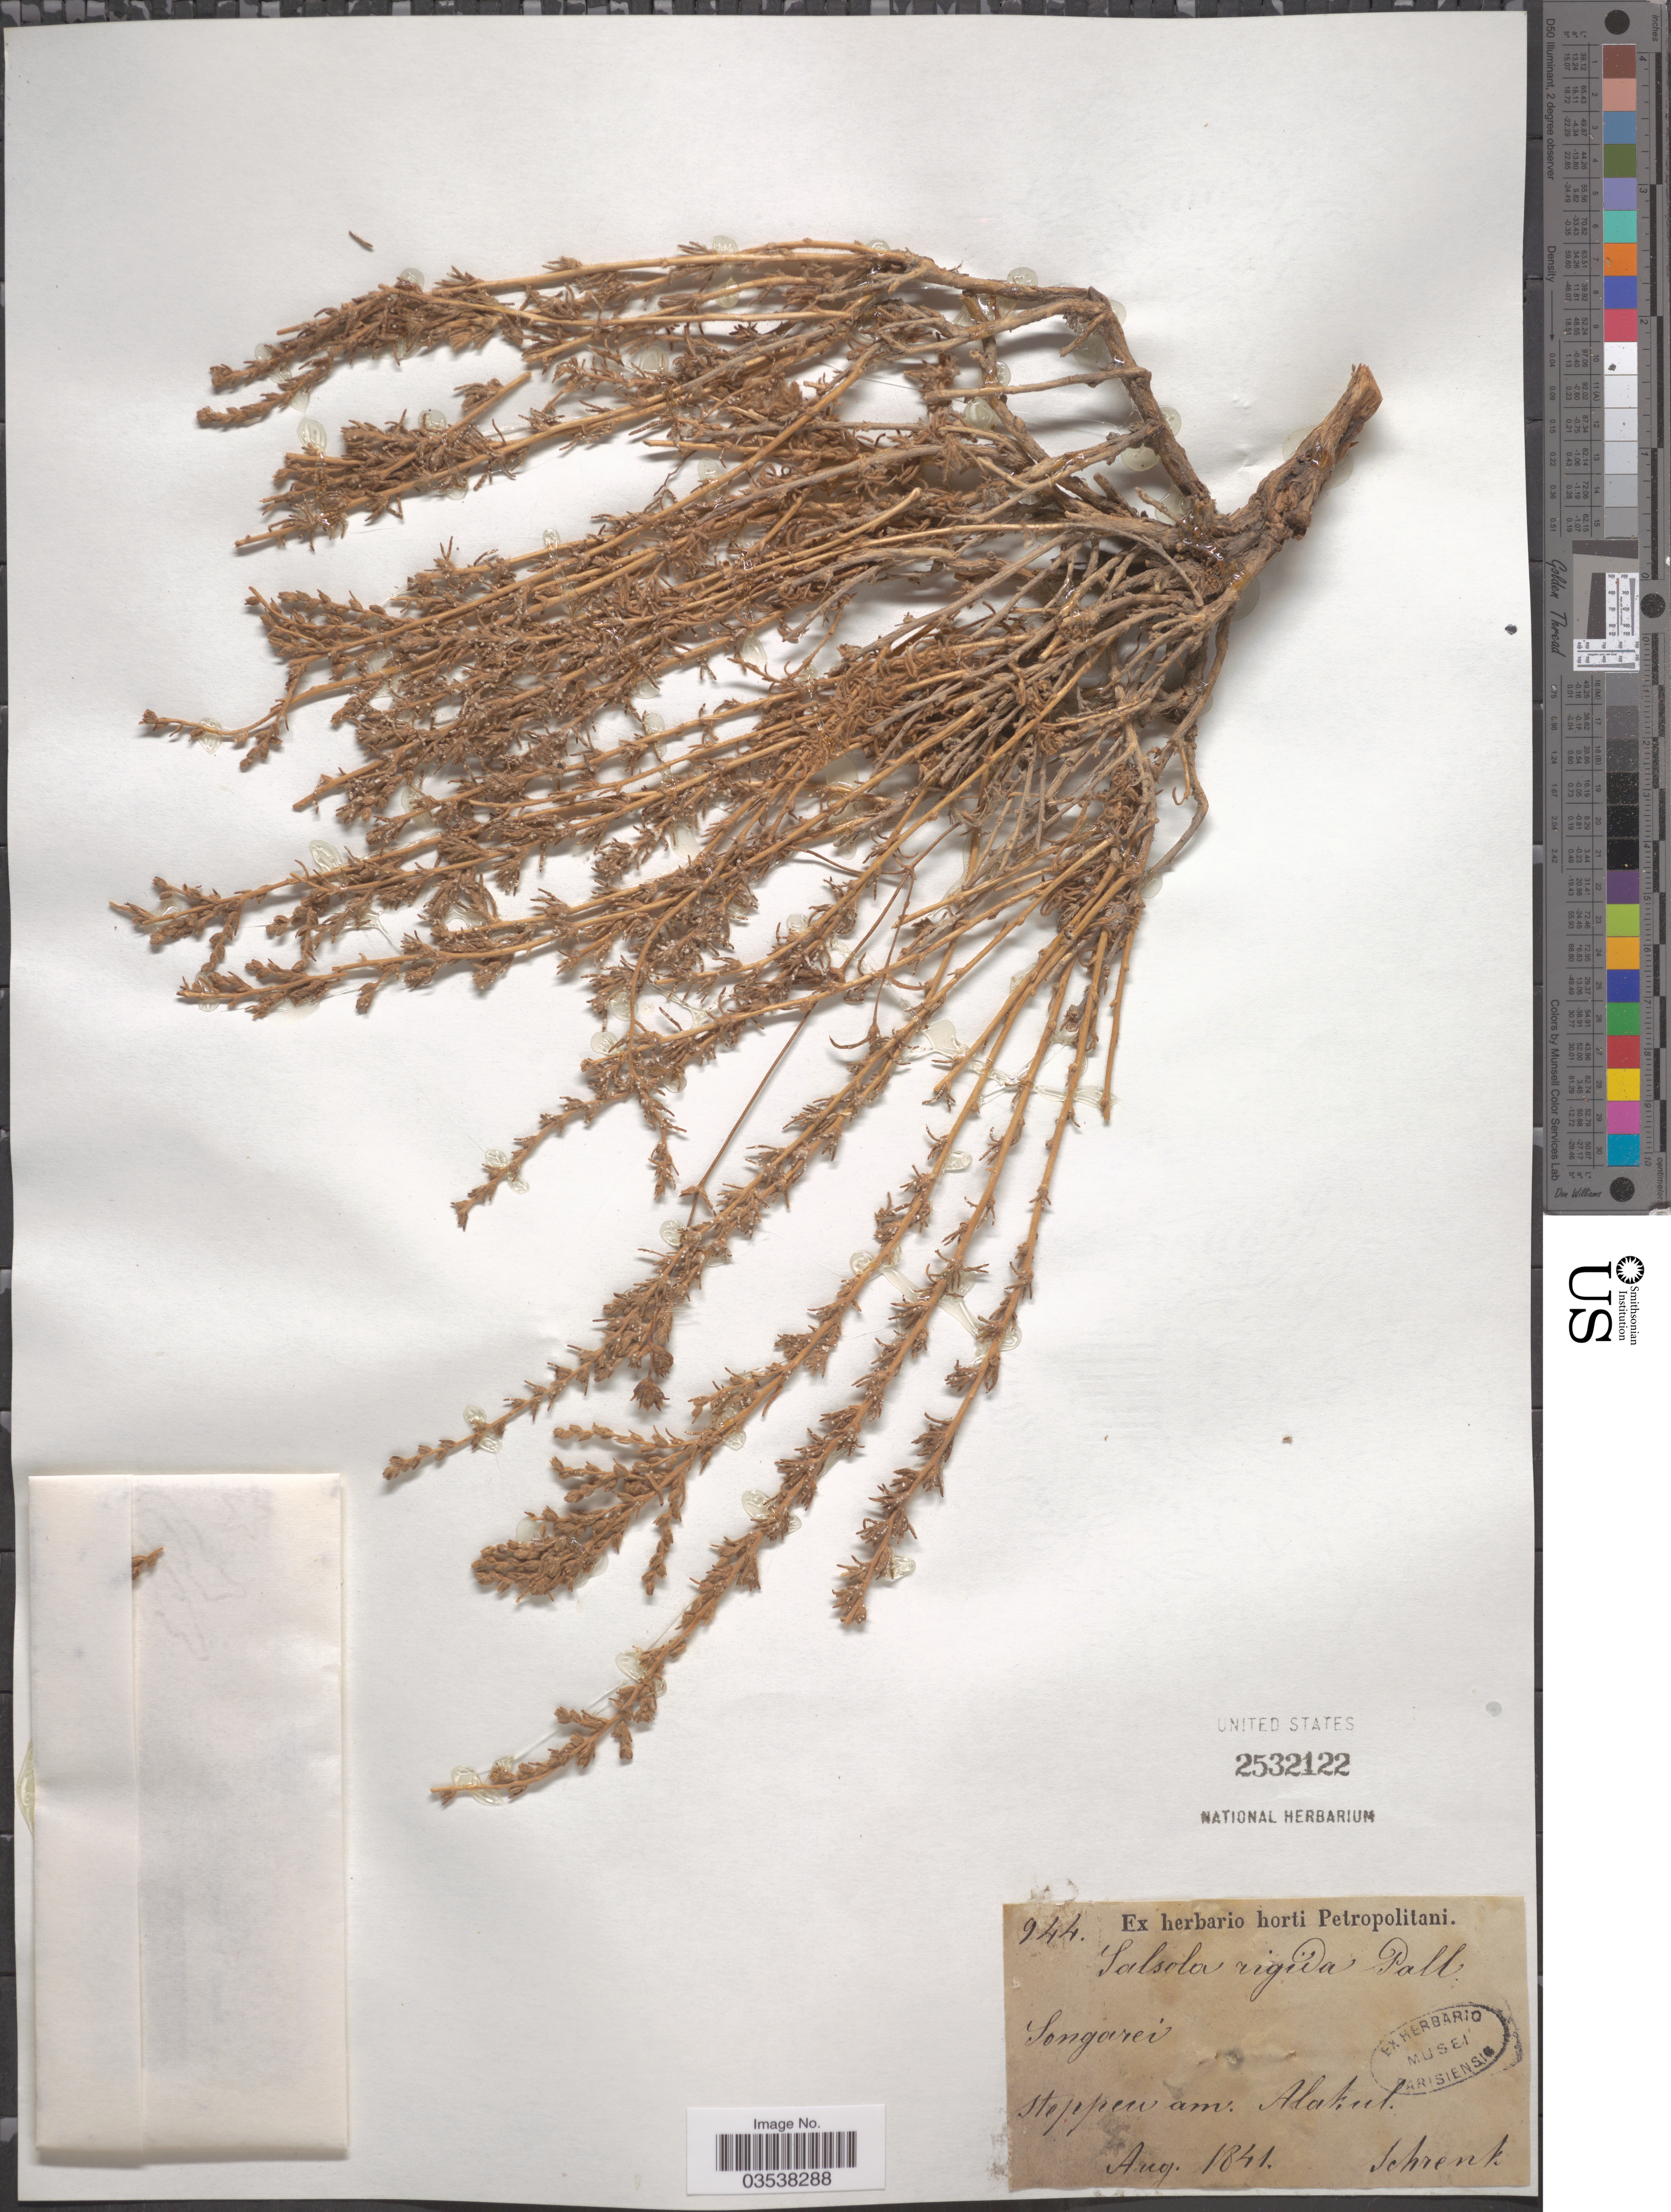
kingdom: Plantae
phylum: Tracheophyta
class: Magnoliopsida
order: Caryophyllales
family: Amaranthaceae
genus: Caroxylon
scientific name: Caroxylon orientale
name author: (S.G. Gmel.) Tzvelev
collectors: A.G. Schrenk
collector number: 944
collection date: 1841-08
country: Kyrgyzstan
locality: Songorei. Stoppen am. Alakul. [unsure placement]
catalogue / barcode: US 2532122